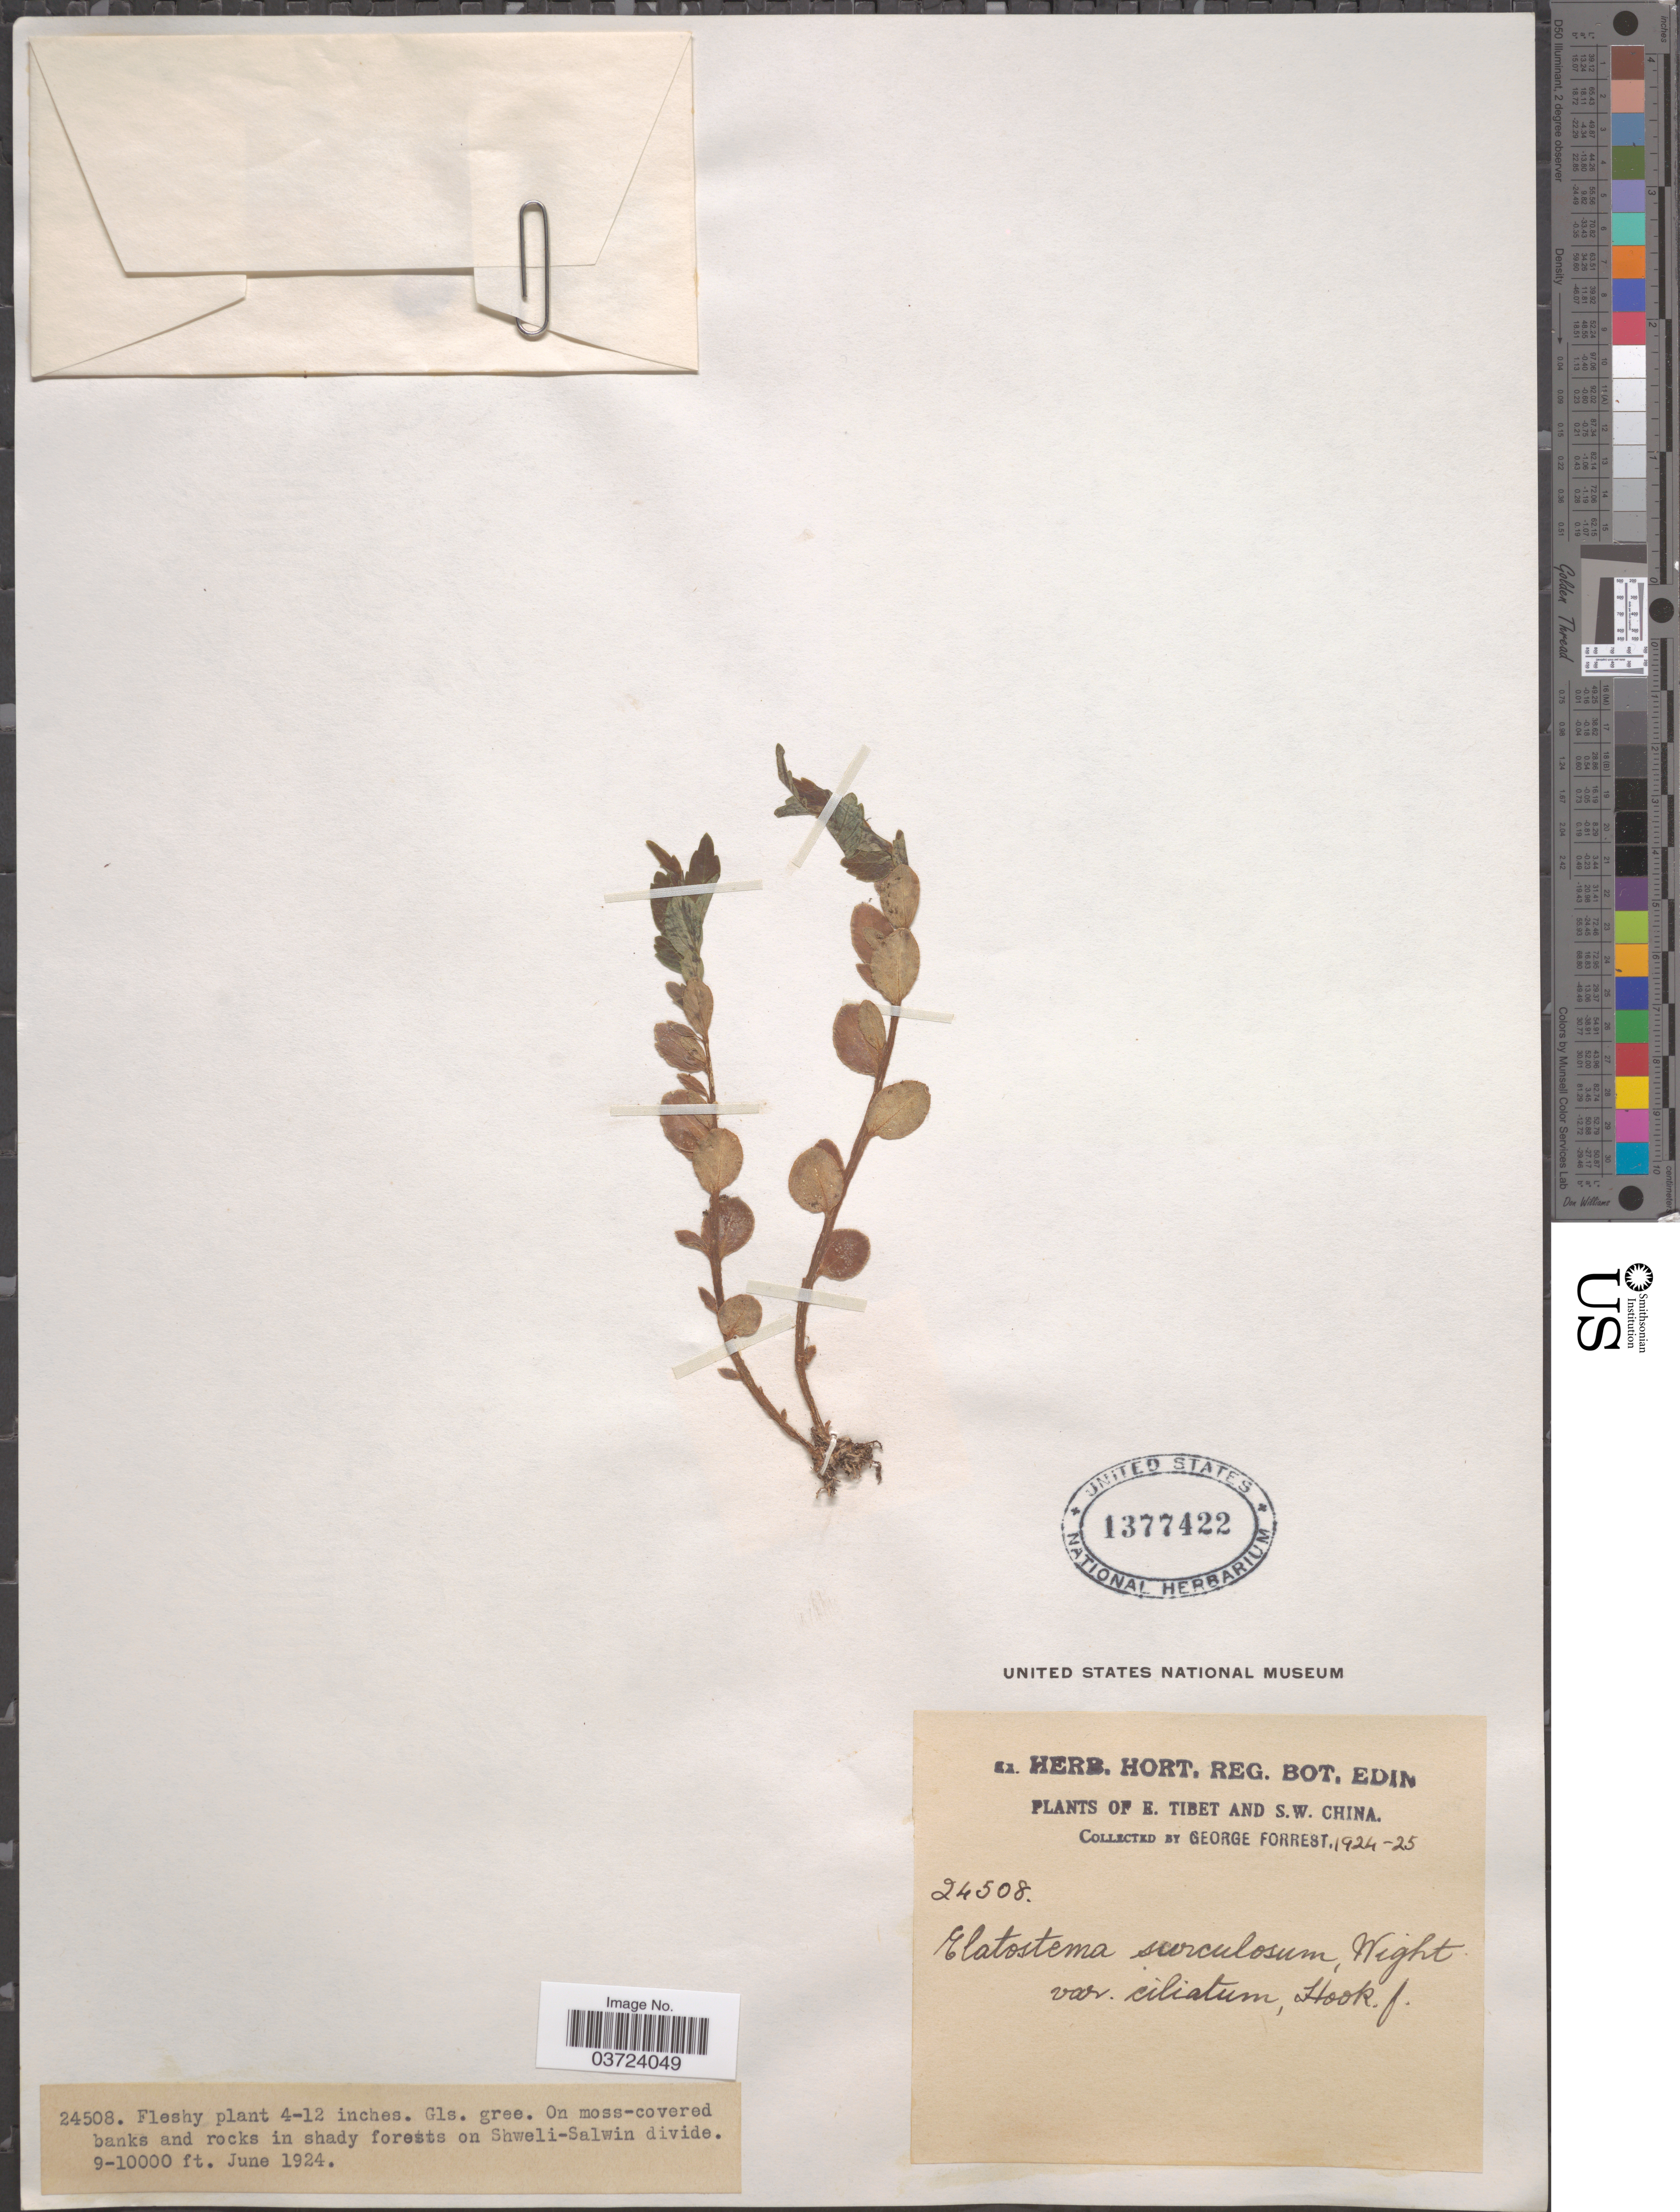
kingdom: Plantae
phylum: Tracheophyta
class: Magnoliopsida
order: Rosales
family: Urticaceae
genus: Elatostema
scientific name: Elatostema surculosum var. ciliatum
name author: Hook. f.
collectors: G. Forrest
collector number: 24508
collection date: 1924-06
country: China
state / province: Xizang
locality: E. Tibet and S.W. China. On moss-covered banks and rocks in shady forests on Shweli-Salwin divide.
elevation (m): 2743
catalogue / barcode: US 1377422